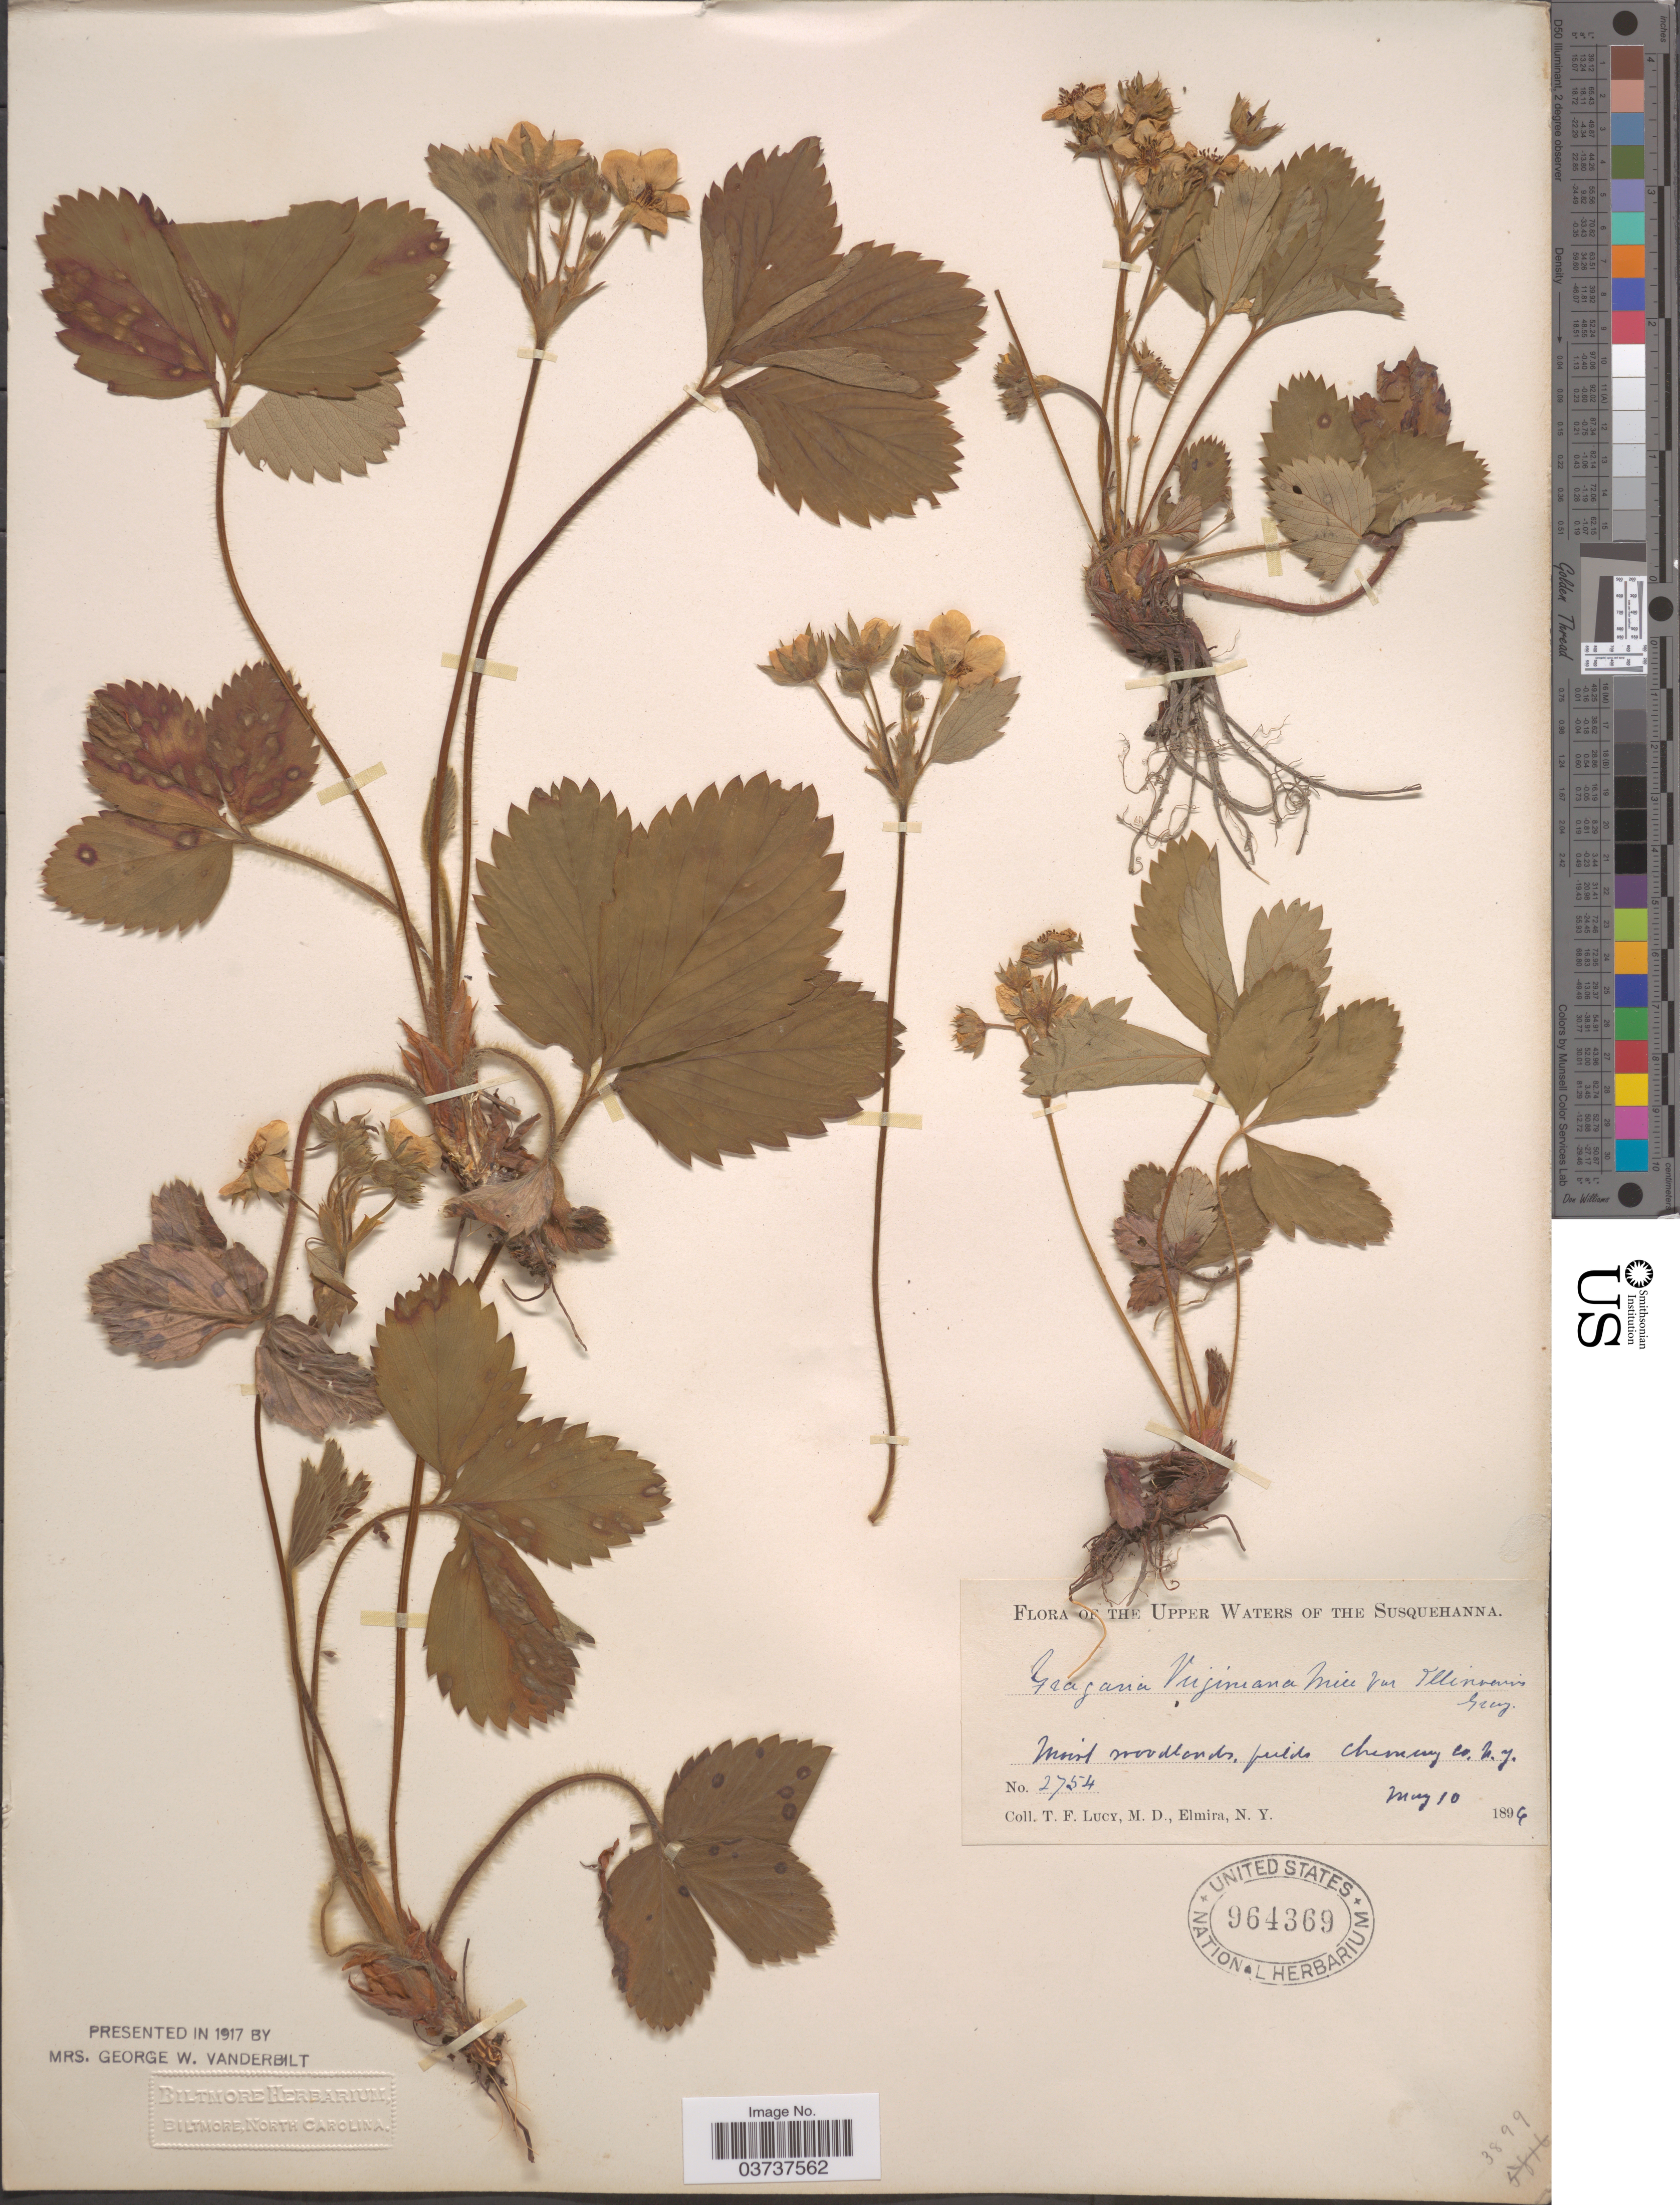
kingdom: Plantae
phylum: Tracheophyta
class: Magnoliopsida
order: Rosales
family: Rosaceae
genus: Fragaria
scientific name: Fragaria virginiana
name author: Mill.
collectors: T. Lucy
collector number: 2754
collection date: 1896-05-10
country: United States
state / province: New York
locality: The Upper Waters of the Susquehanna. Chemung Co.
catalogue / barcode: US 964369